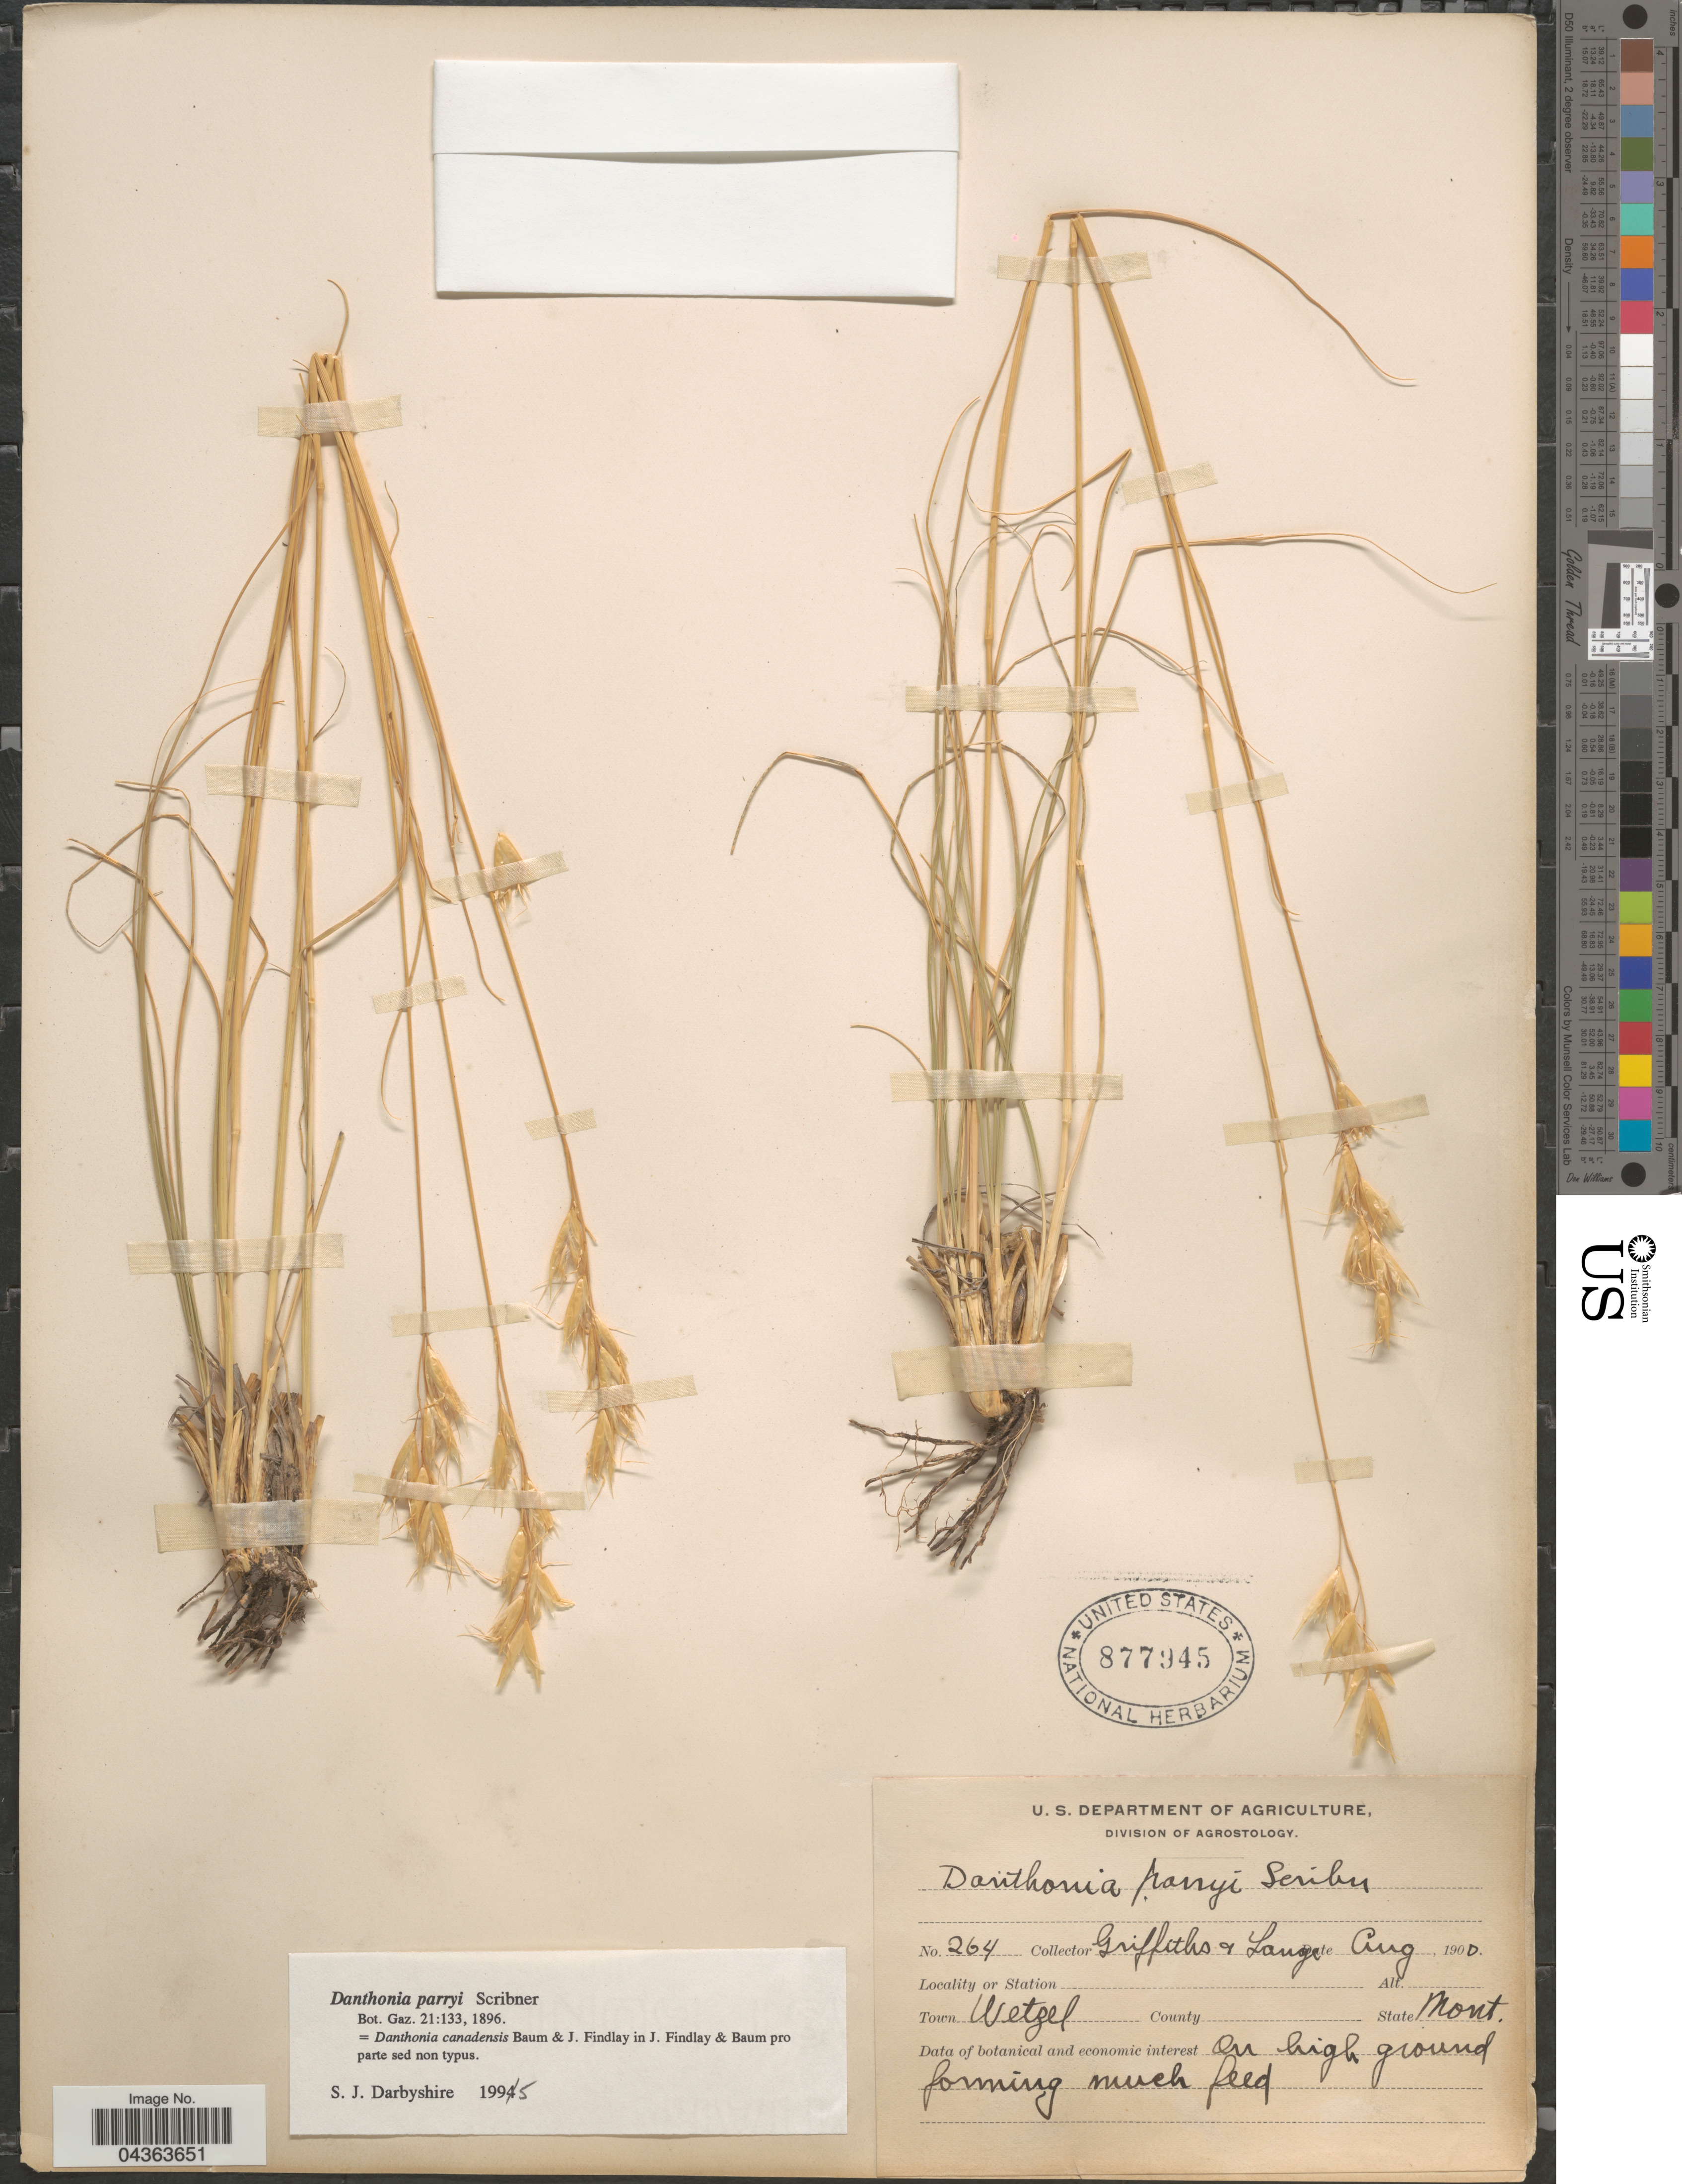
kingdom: Plantae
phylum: Tracheophyta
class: Liliopsida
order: Poales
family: Poaceae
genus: Danthonia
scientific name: Danthonia parryi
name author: Scribn.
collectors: -- Griffiths & -- Lange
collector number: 264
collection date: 1900-08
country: United States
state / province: Montana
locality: Town Wetzel.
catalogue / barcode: US 877945